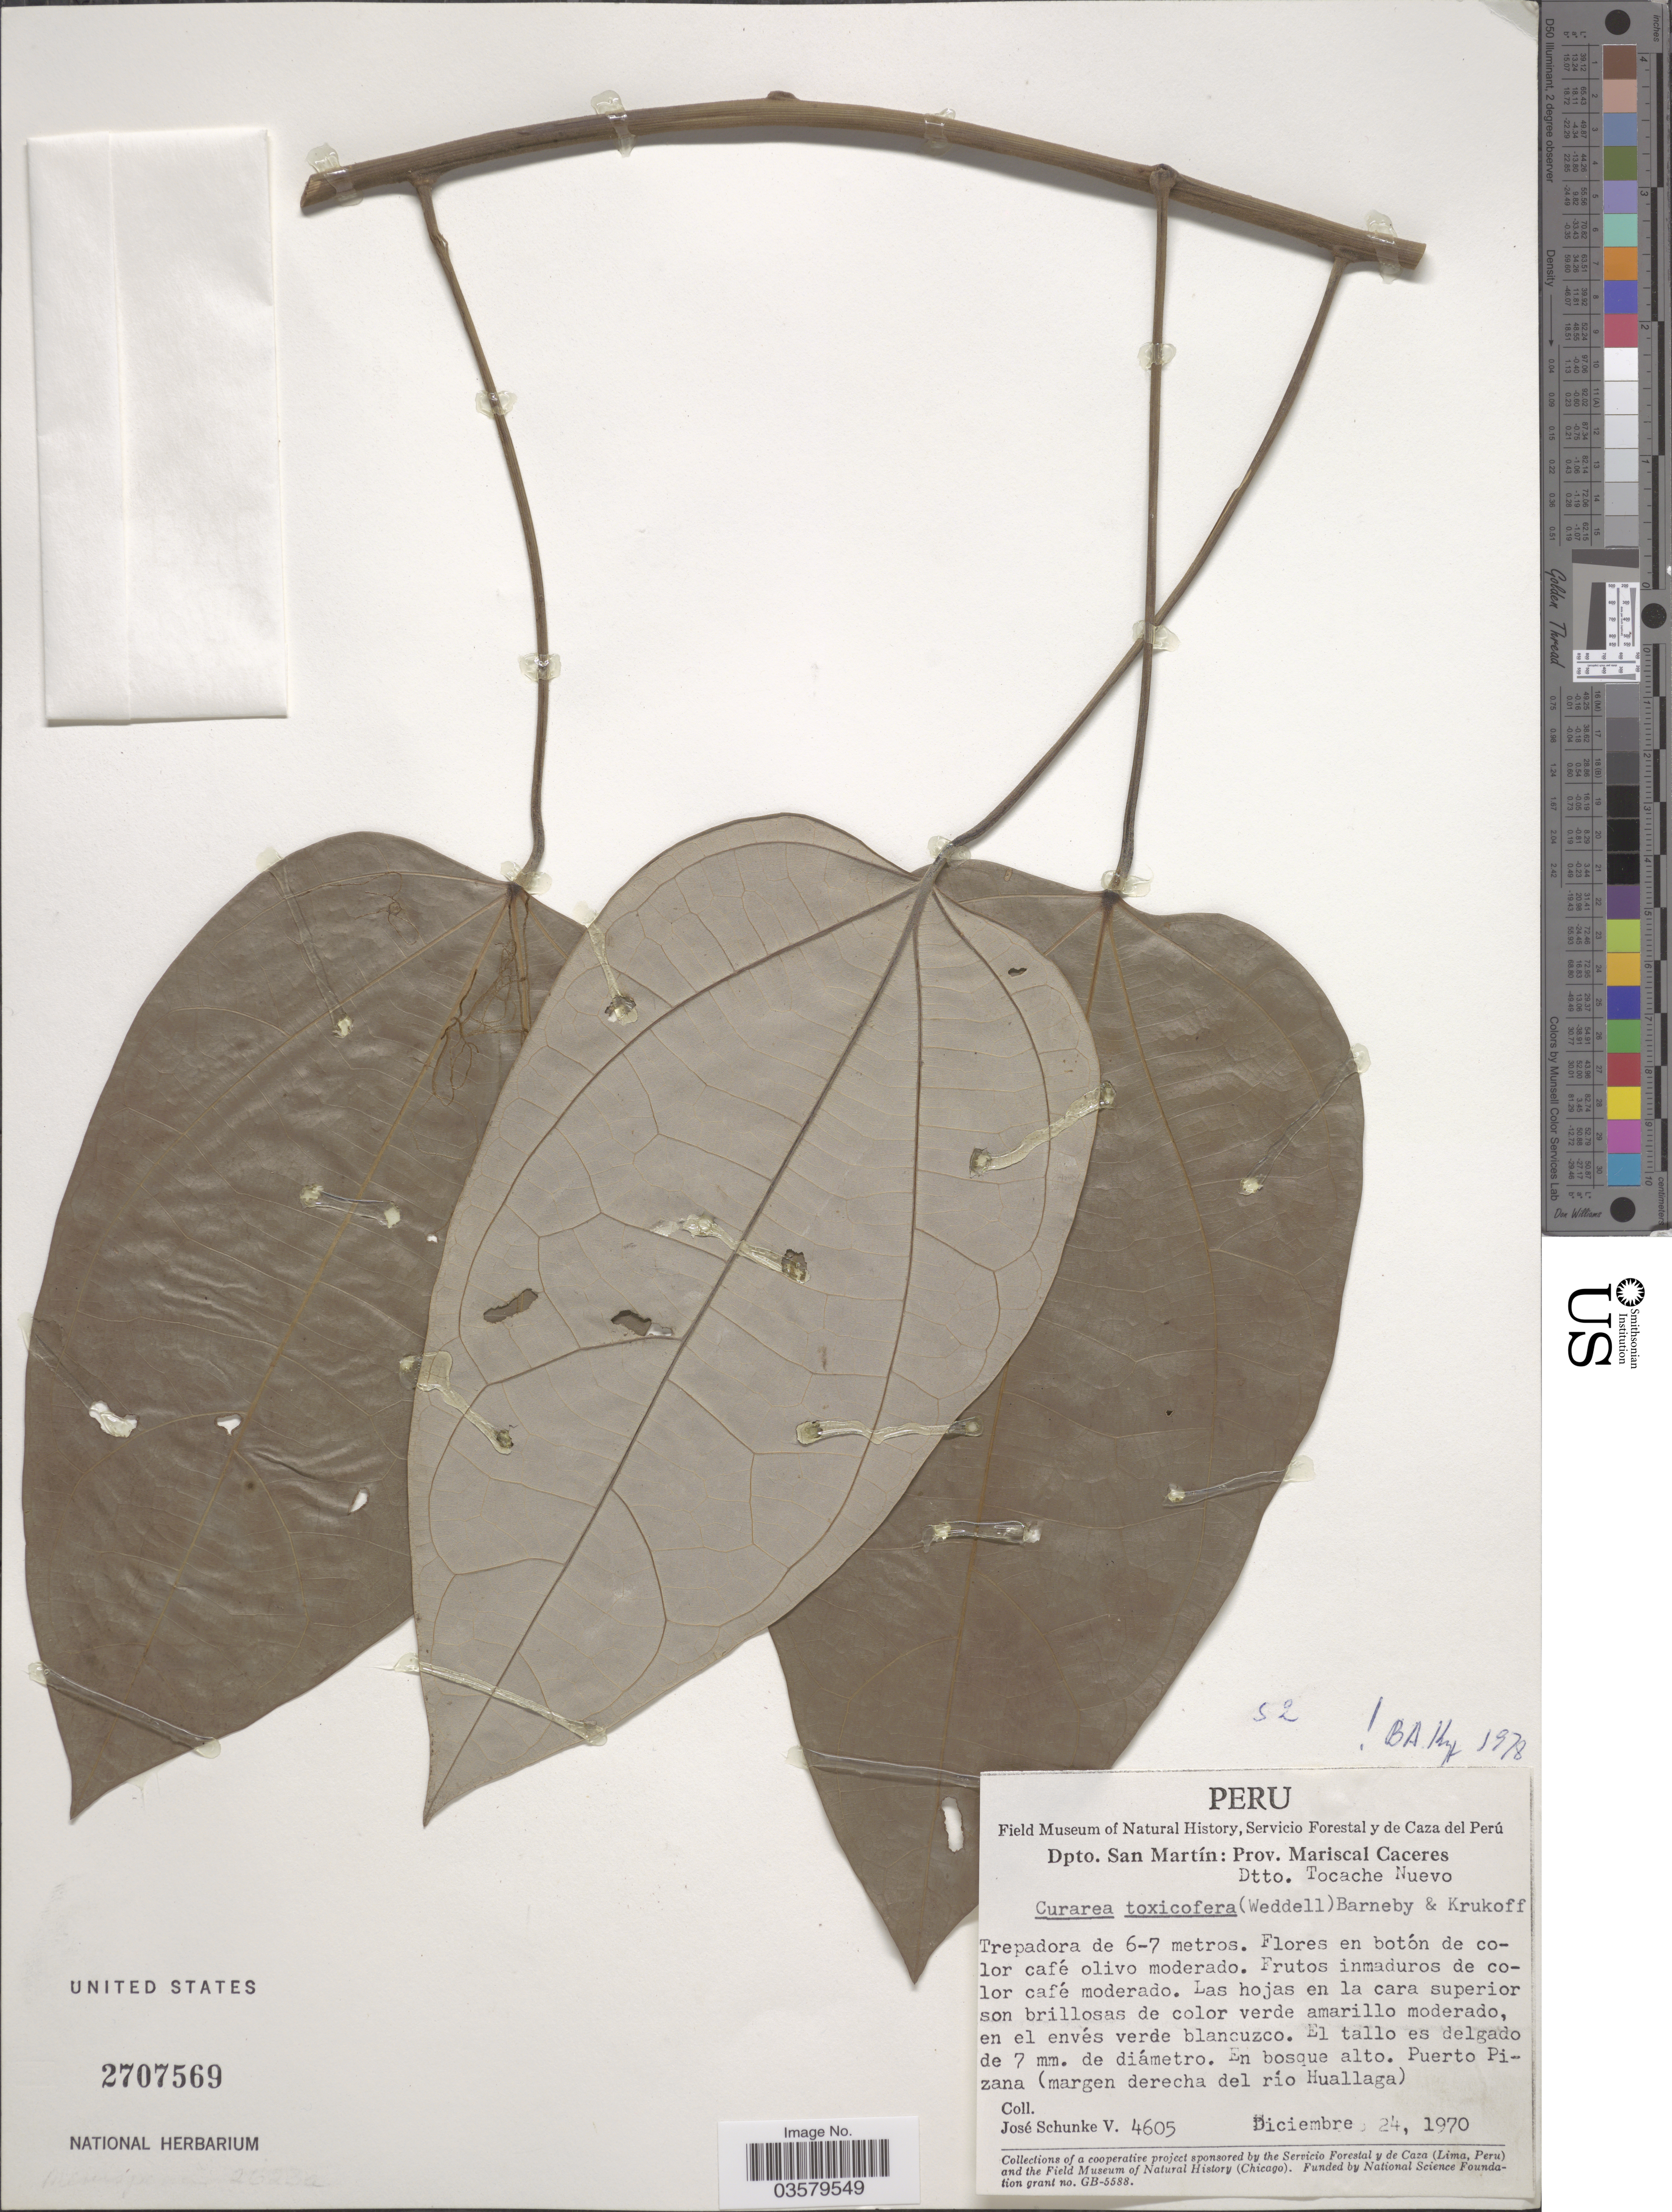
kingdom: Plantae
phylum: Tracheophyta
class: Magnoliopsida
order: Ranunculales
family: Menispermaceae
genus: Curarea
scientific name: Curarea toxicofera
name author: (Wedd.) Barneby & Krukoff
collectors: J. Schunke Vigo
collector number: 4605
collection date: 1970-12-24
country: Peru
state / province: San Martín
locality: Dpto. San Martín; Prov. Mariscal Caceres. Dtto. Tocache Nuevo. Puerto Pizana (margen derecha del río Huallaga).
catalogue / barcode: US 2707569